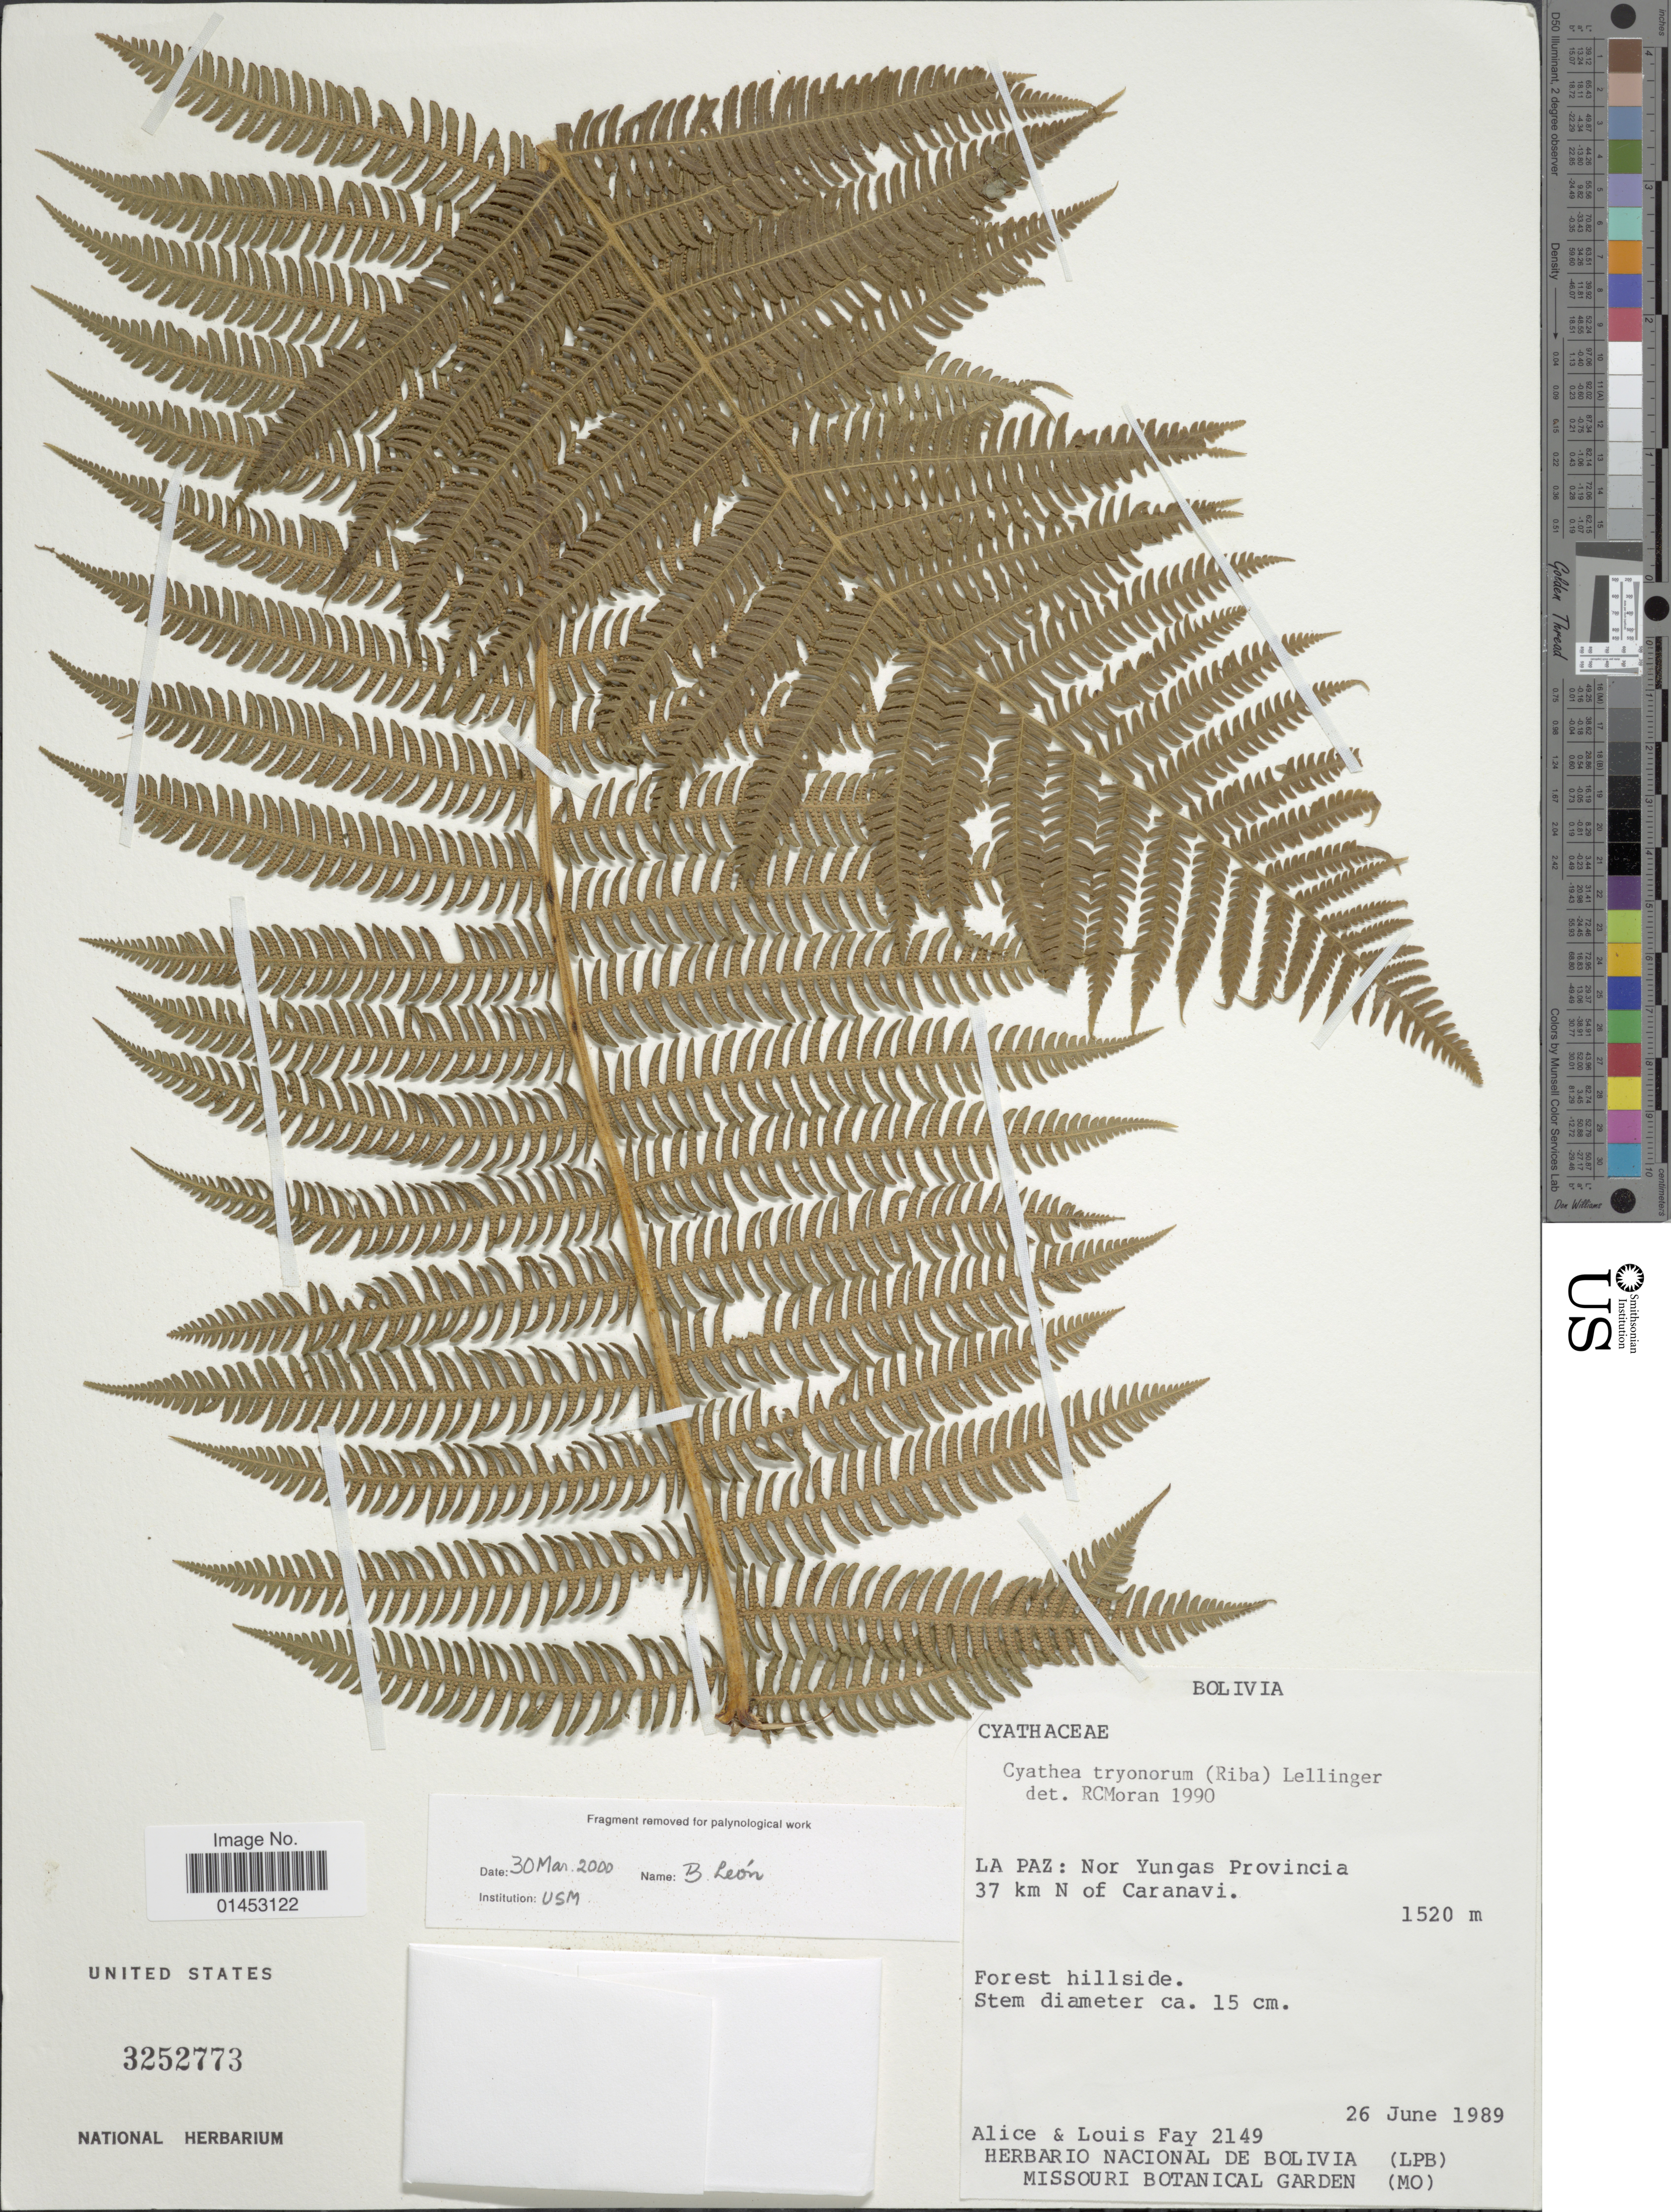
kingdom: Plantae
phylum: Tracheophyta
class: Polypodiopsida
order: Cyatheales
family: Cyatheaceae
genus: Cyathea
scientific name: Cyathea tryonorum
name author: (Riba) Lellinger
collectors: A. Fay & L. Fay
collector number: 2149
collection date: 1989-06-26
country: Bolivia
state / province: La Paz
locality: Bolivia, La Paz: Nor Yungas Provincia 37 km N of Caranavi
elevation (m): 1520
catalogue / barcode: US 3252773